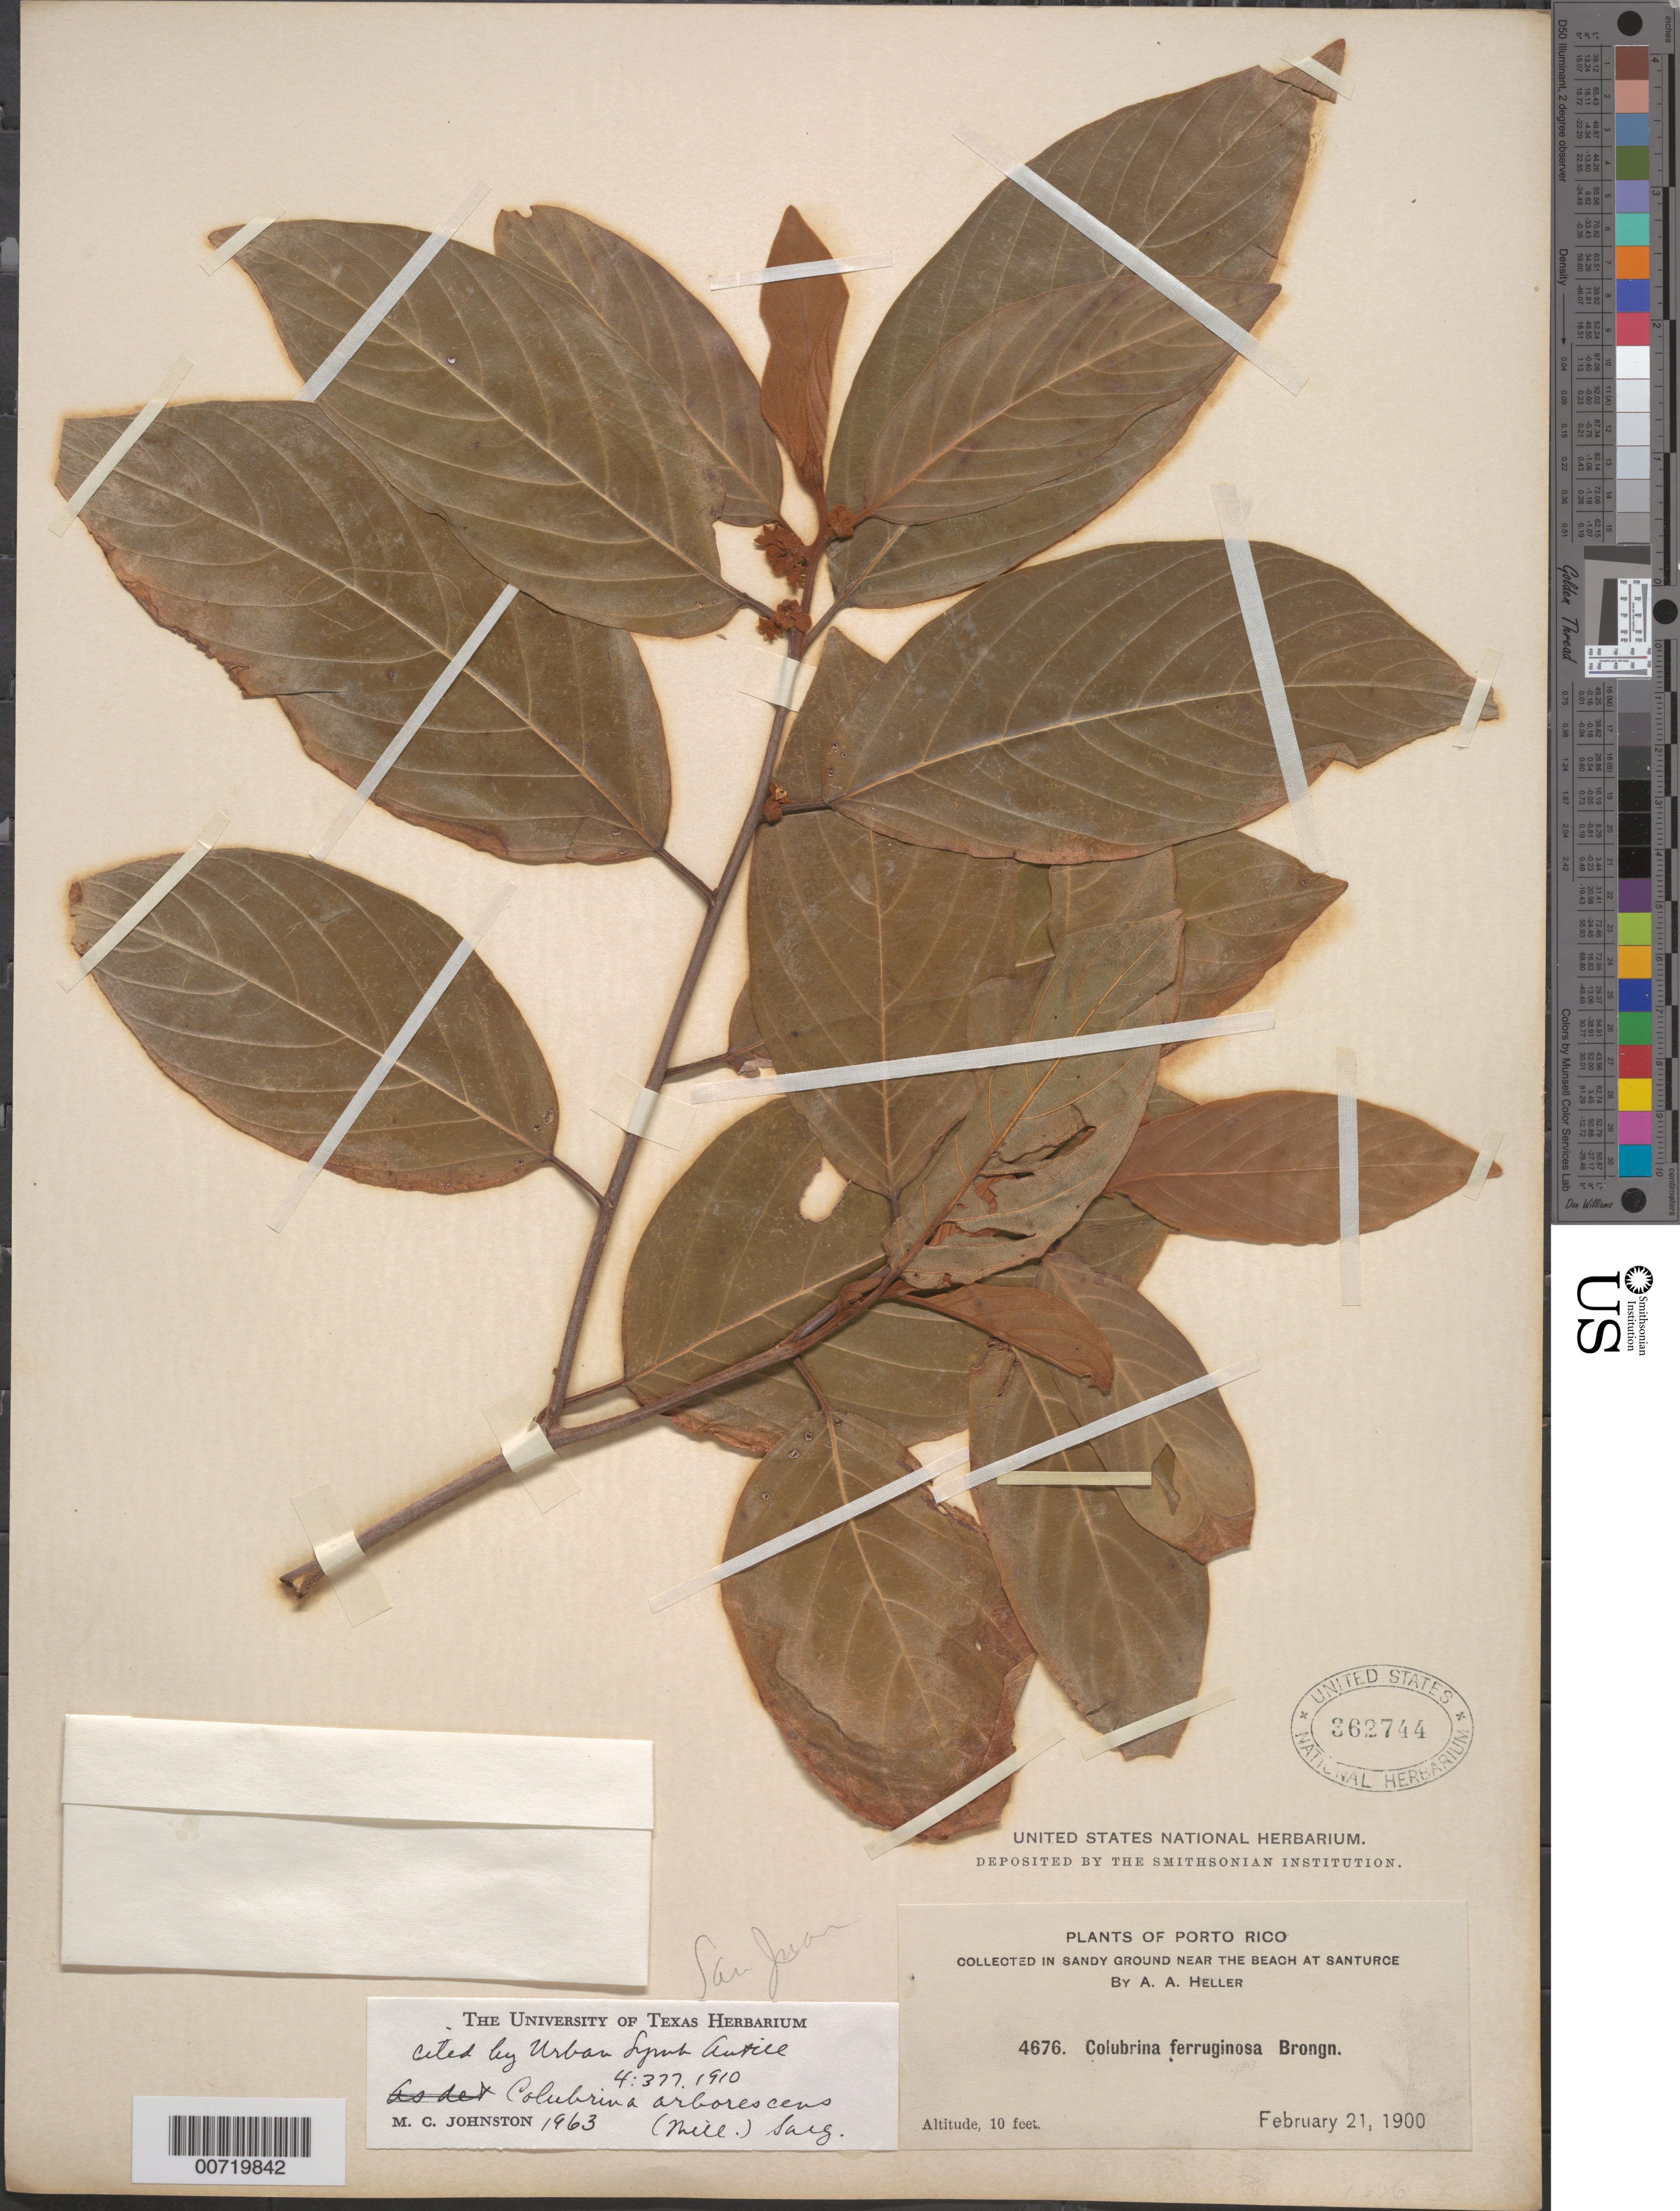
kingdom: Plantae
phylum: Tracheophyta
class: Magnoliopsida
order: Rosales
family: Rhamnaceae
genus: Colubrina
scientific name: Colubrina arborescens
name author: (Mill.) Sarg.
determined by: Johnston, Marshall C.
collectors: A. A. Heller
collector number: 4676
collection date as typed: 21 Feb 1900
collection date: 1900-02-21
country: Puerto Rico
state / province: San Juan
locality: Santurce, near the beach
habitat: In sandy ground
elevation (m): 3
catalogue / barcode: US 362744